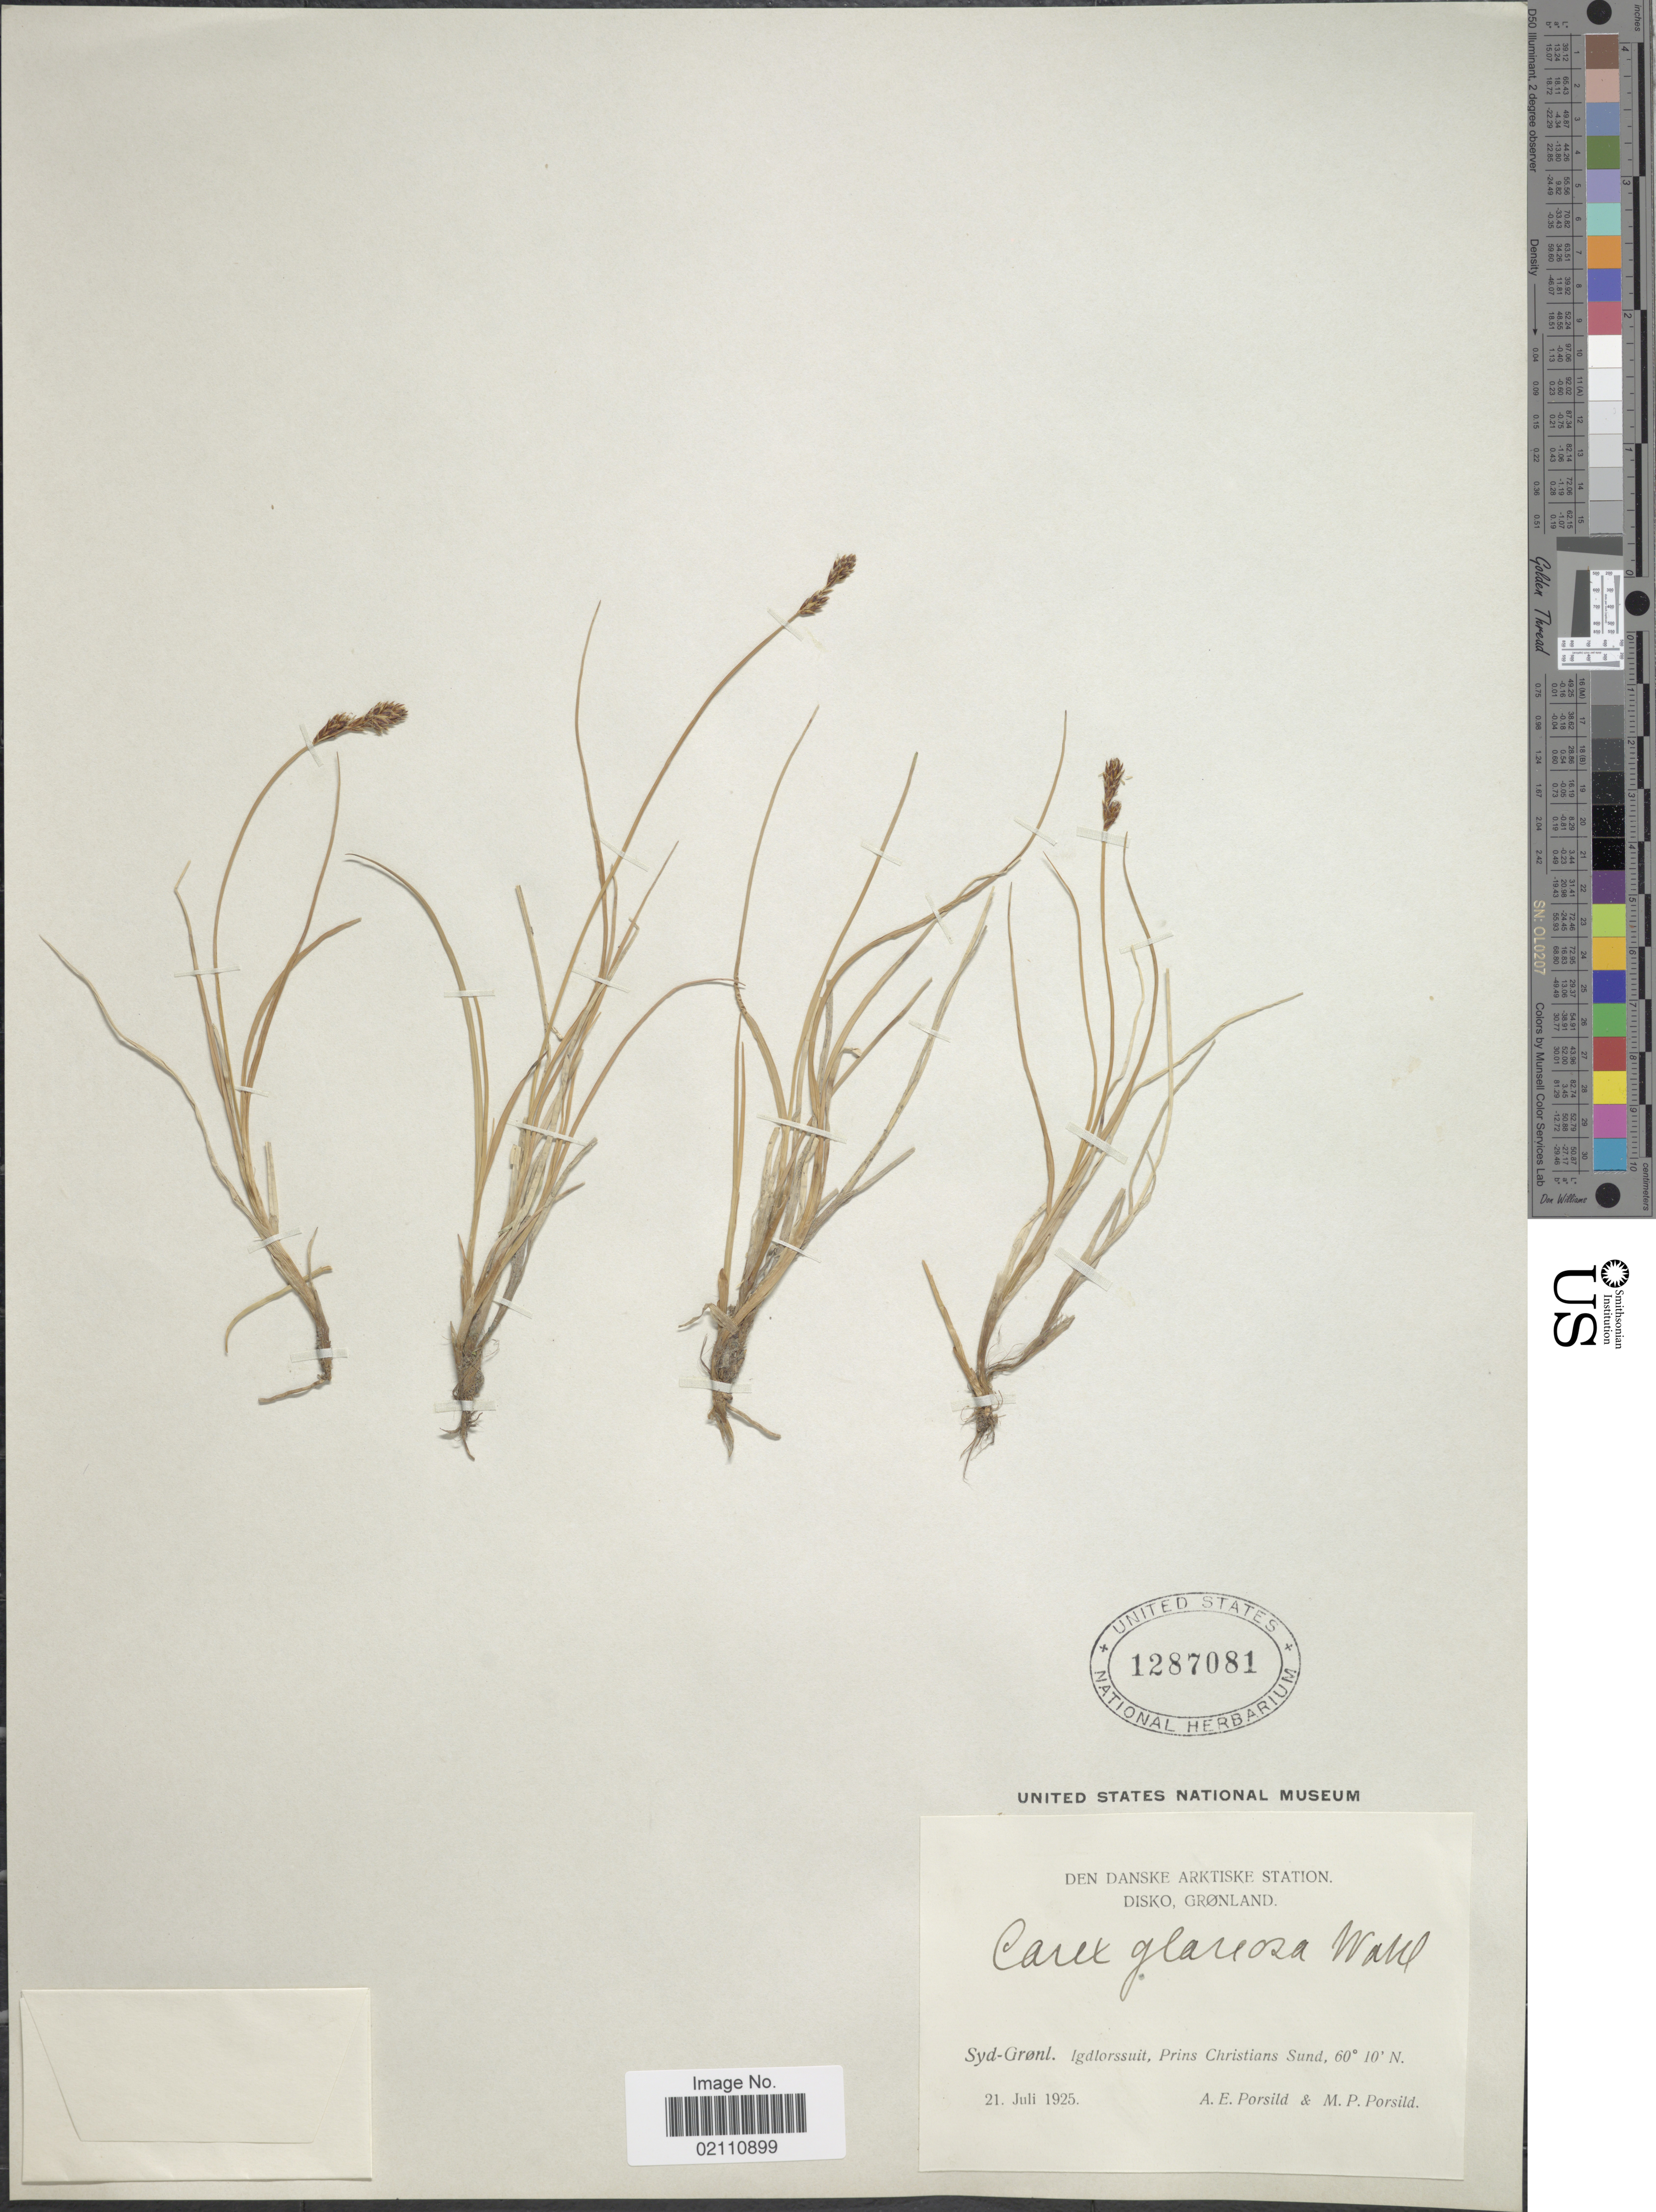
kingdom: Plantae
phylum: Tracheophyta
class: Liliopsida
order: Poales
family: Cyperaceae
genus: Carex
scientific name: Carex glareosa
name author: Schkuhr ex Wahlenb.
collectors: A. E. Porsild & M. P. Porsild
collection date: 1925-07-21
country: Greenland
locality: Den Danske Arktiske Station Disko, Gronland, Syd-Gronl. Igdlorssuit, Prins Christians Sund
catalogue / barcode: US 1287081